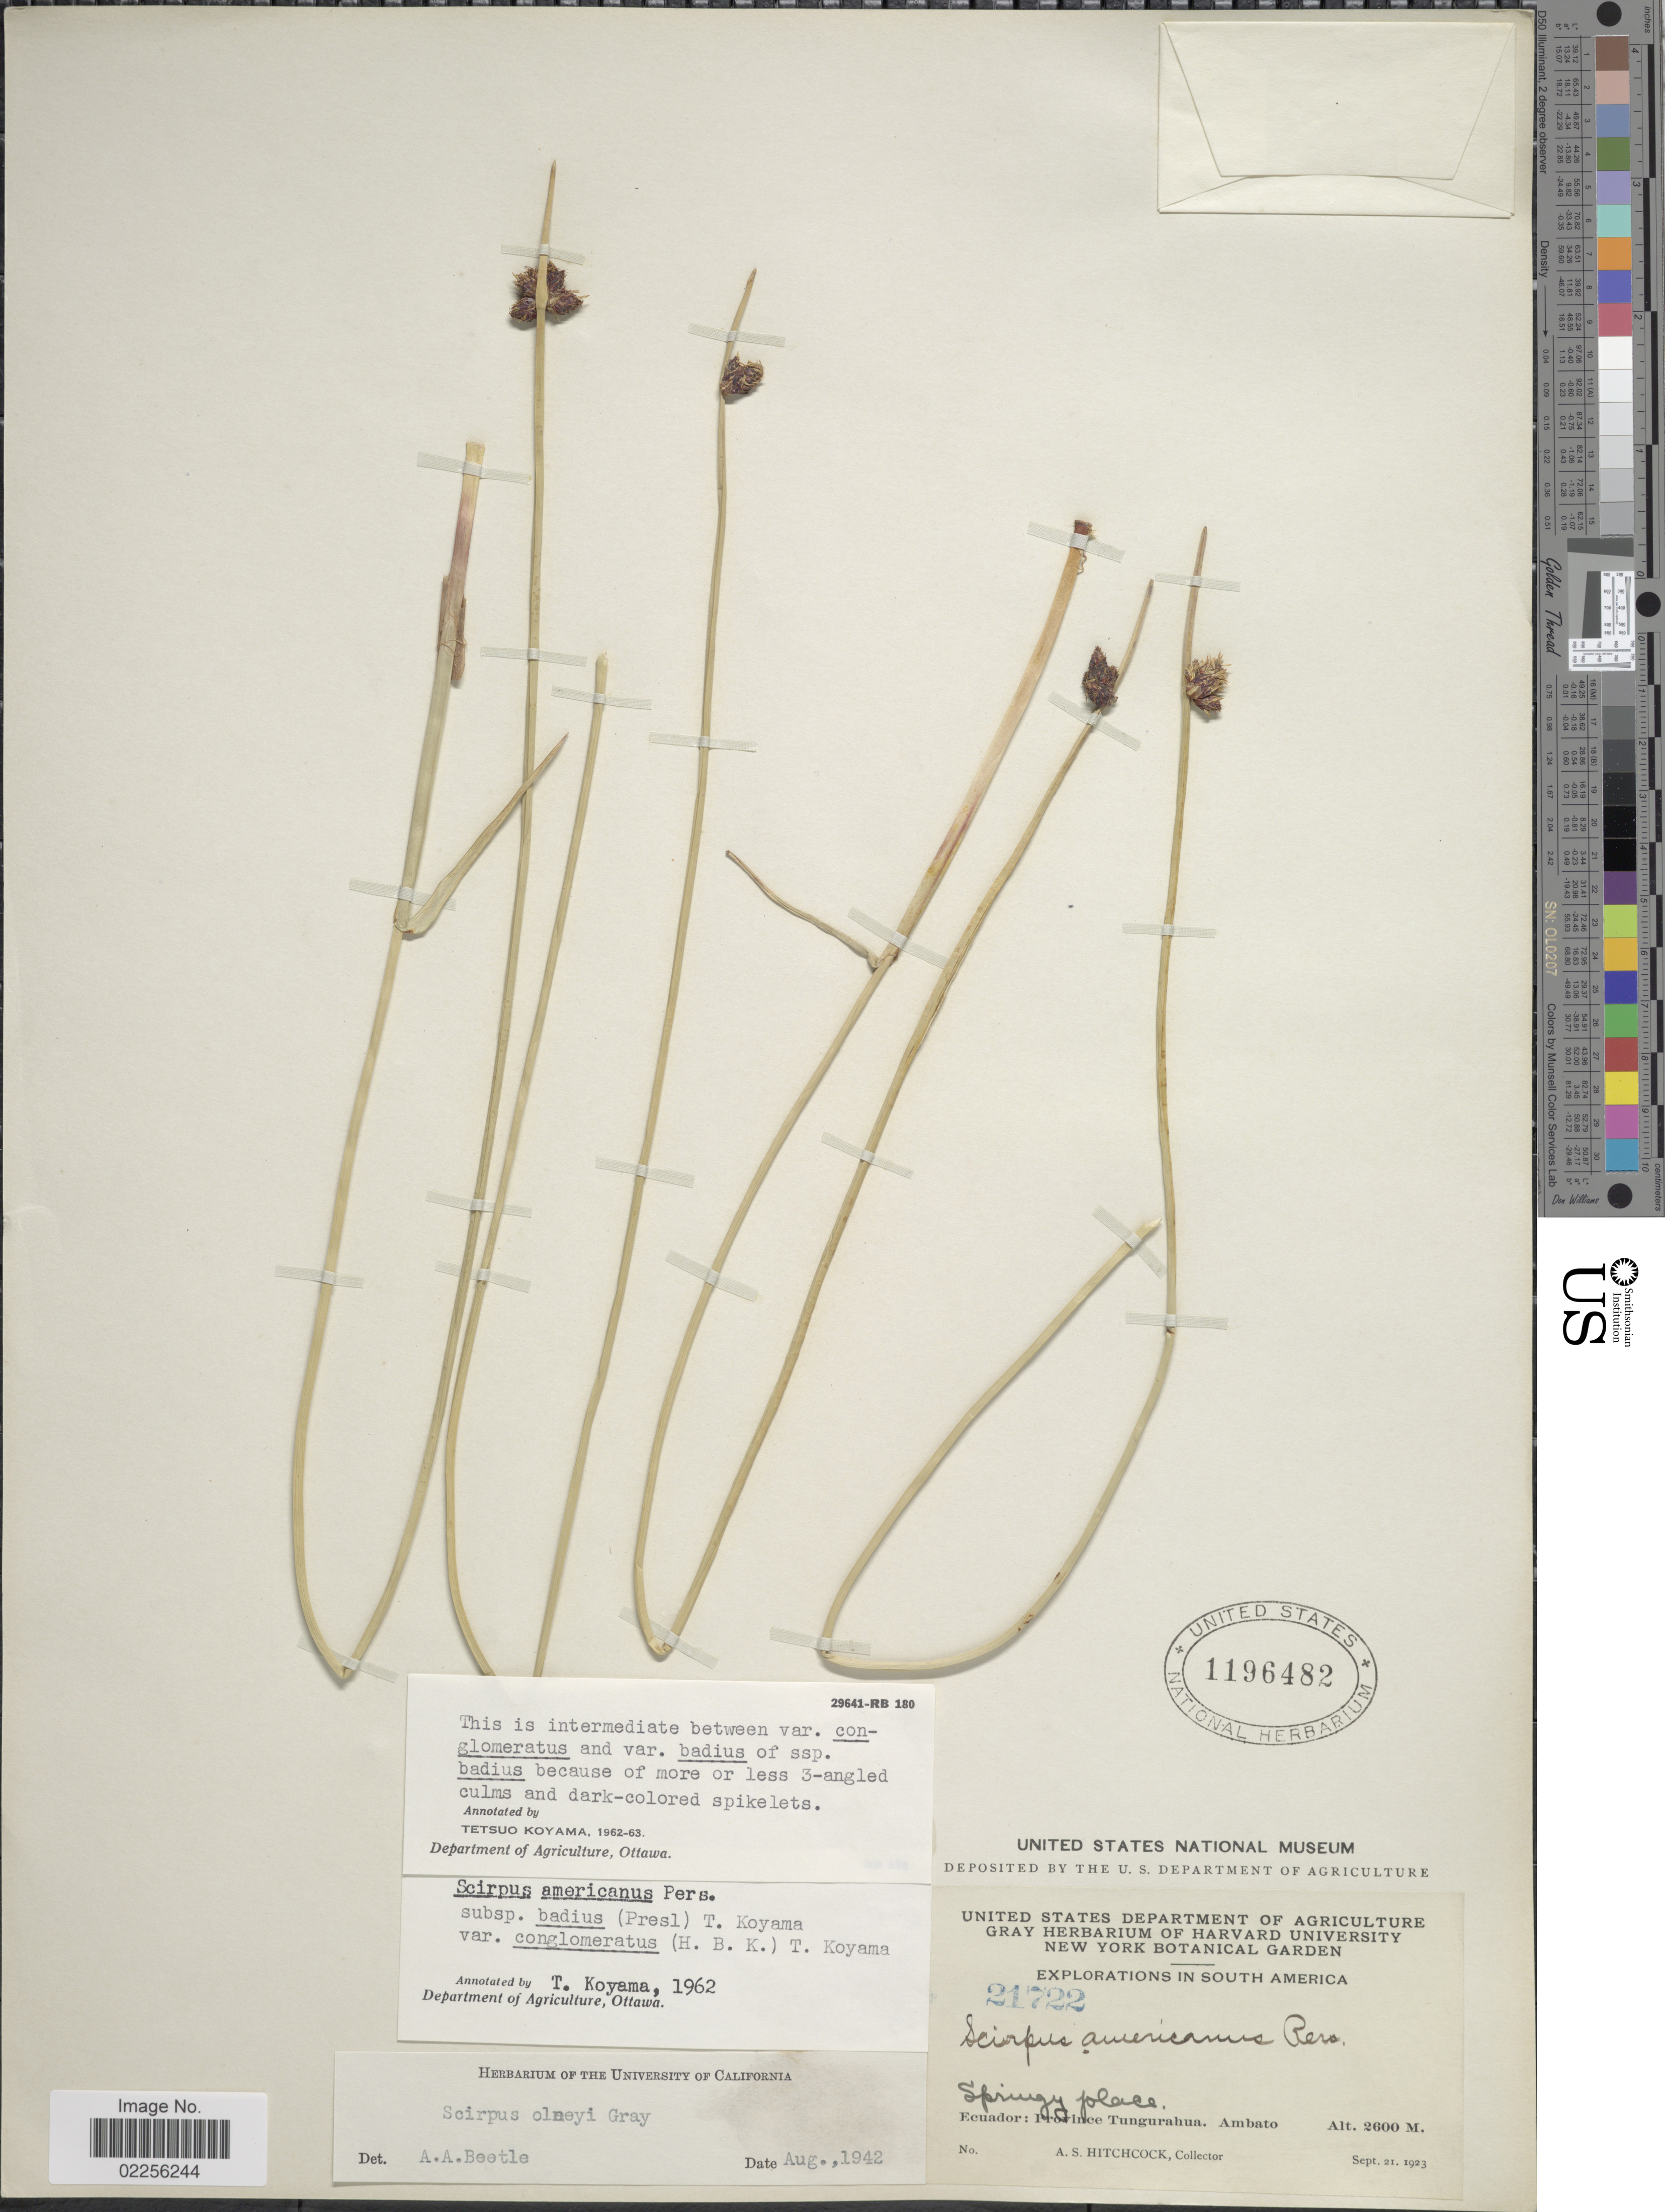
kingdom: Plantae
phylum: Tracheophyta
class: Liliopsida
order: Poales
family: Cyperaceae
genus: Schoenoplectus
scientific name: Schoenoplectus pungens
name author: (Vahl) Palla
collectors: A. S. Hitchcock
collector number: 21722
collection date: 1923-09-21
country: Ecuador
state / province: Tungurahua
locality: Springy place, Ambato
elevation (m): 2600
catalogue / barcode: US 1196482